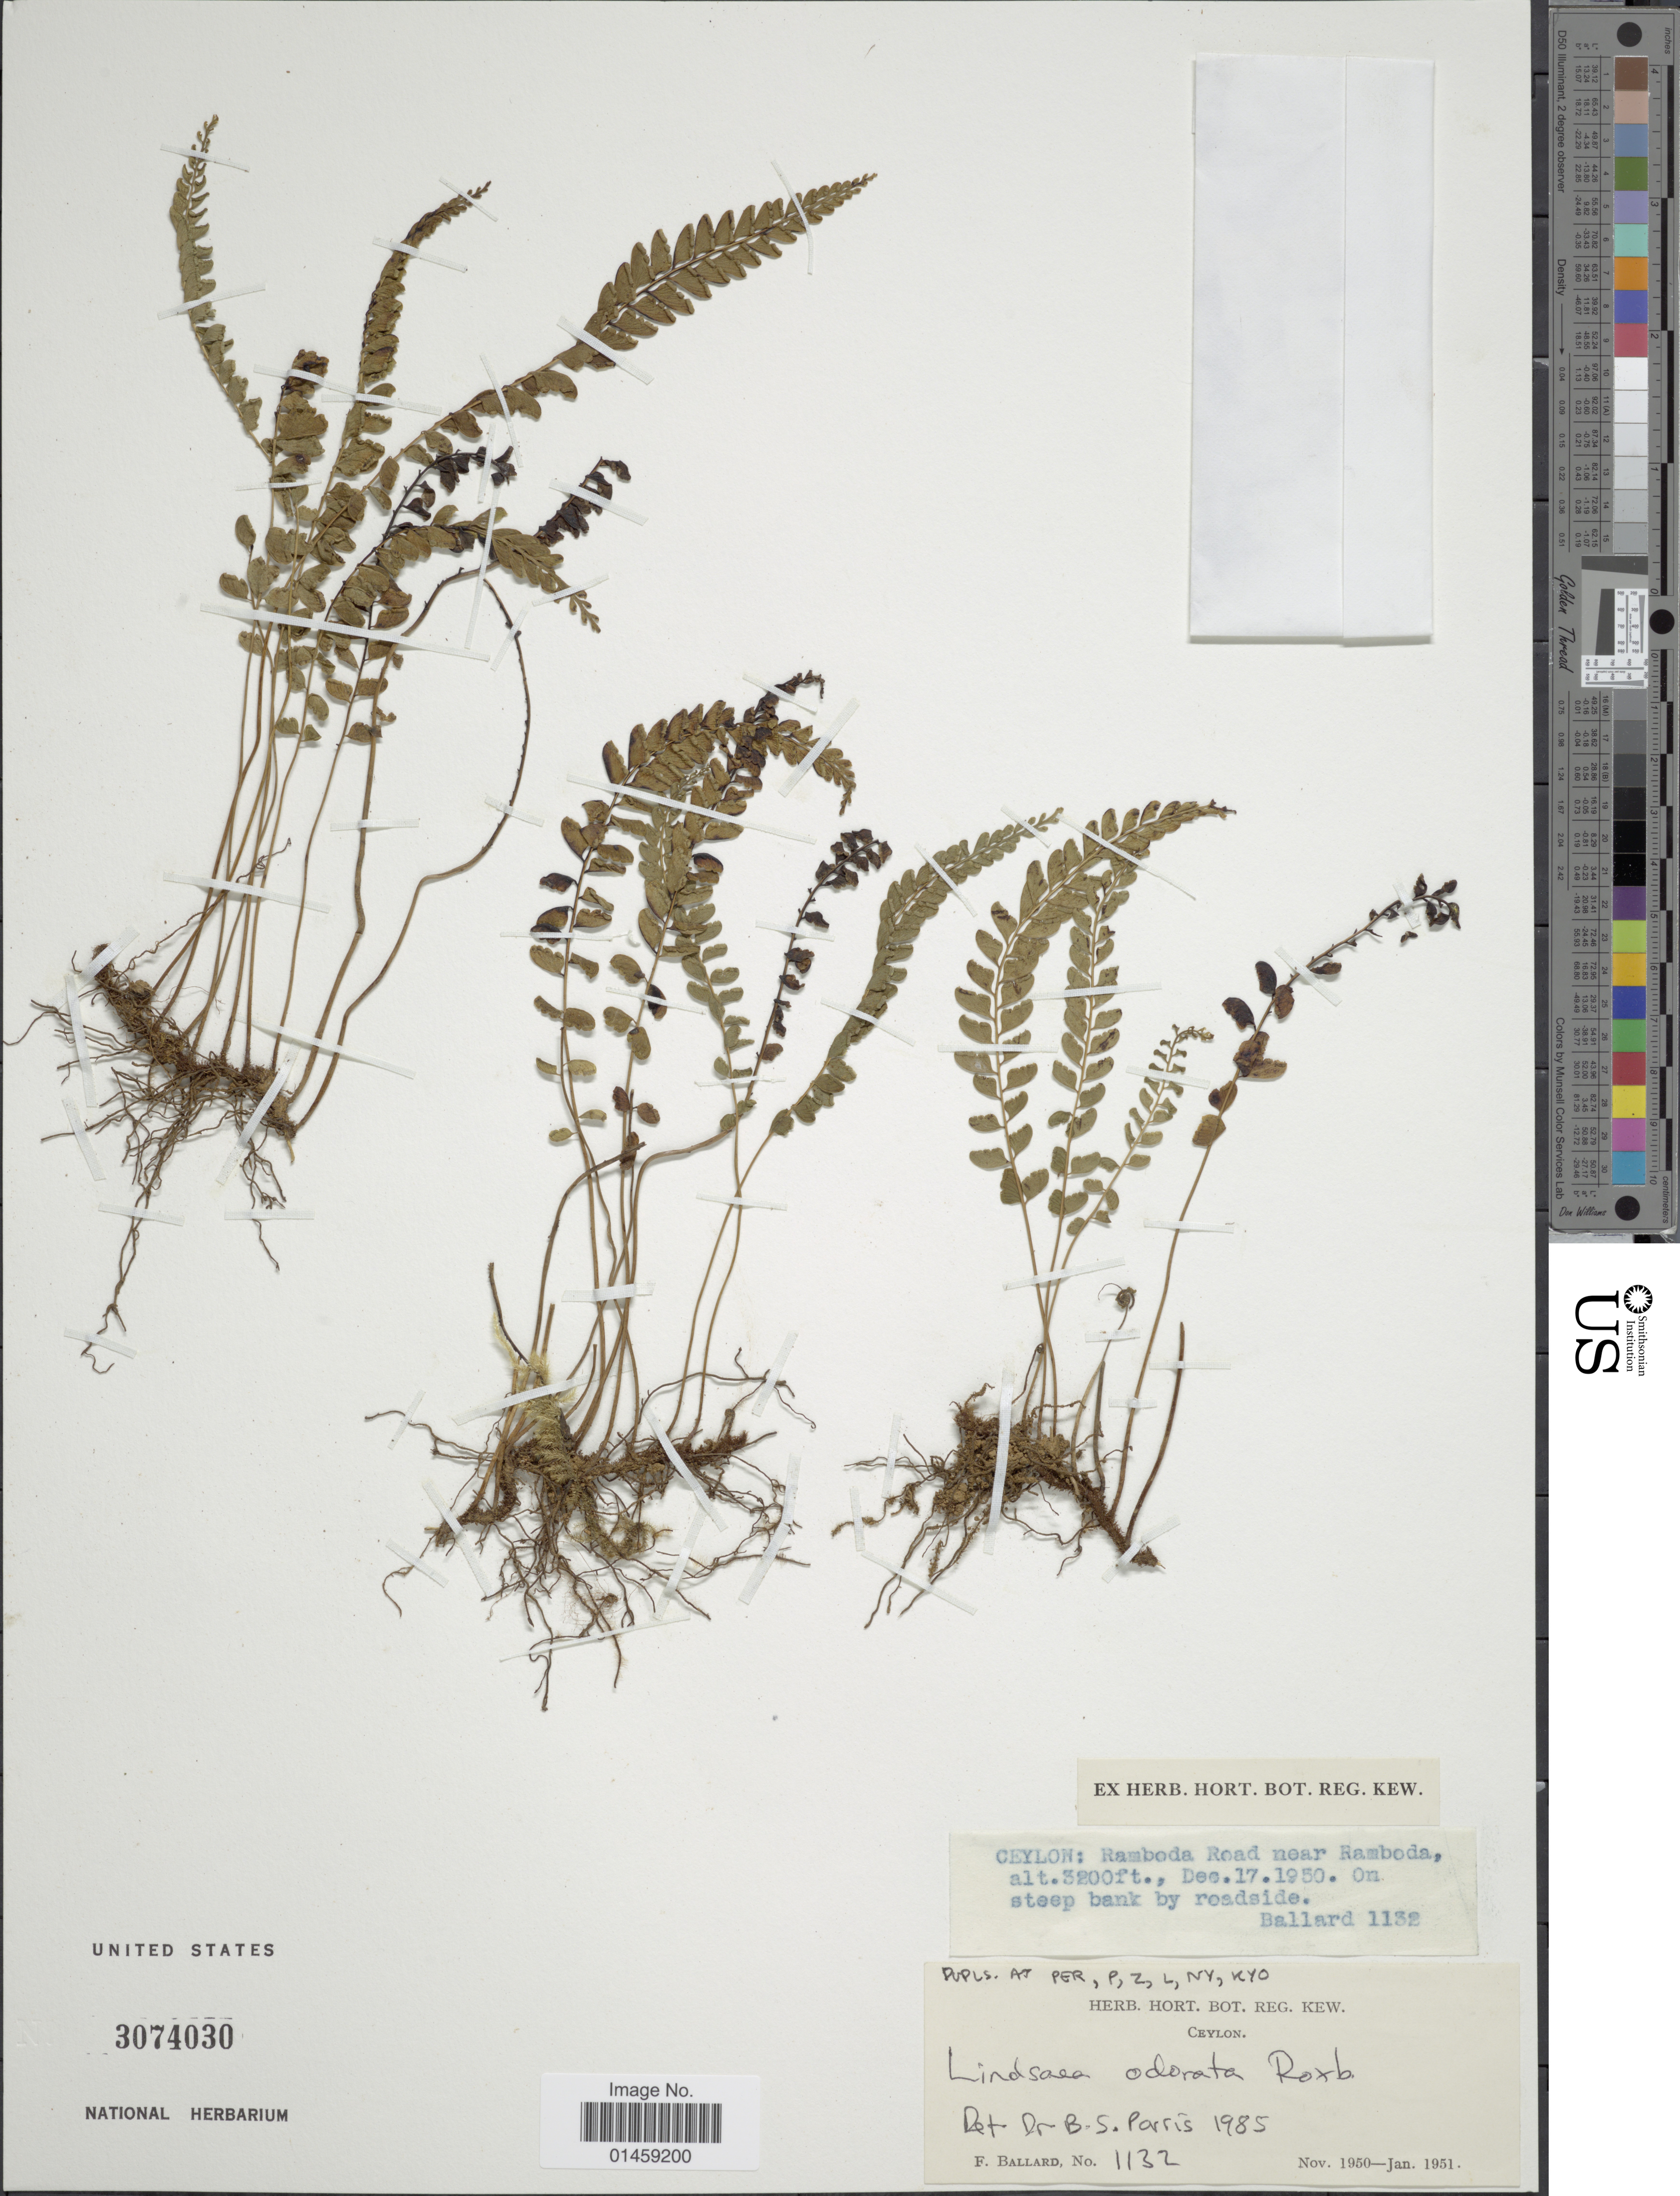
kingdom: Plantae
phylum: Tracheophyta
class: Polypodiopsida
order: Polypodiales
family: Lindsaeaceae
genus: Lindsaea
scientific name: Lindsaea odorata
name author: Roxb.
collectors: F. Ballard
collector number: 1132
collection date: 1950-12-17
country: Sri Lanka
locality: Ceylon: Ramboda Road near Ramboda.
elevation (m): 975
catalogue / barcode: US 3074030